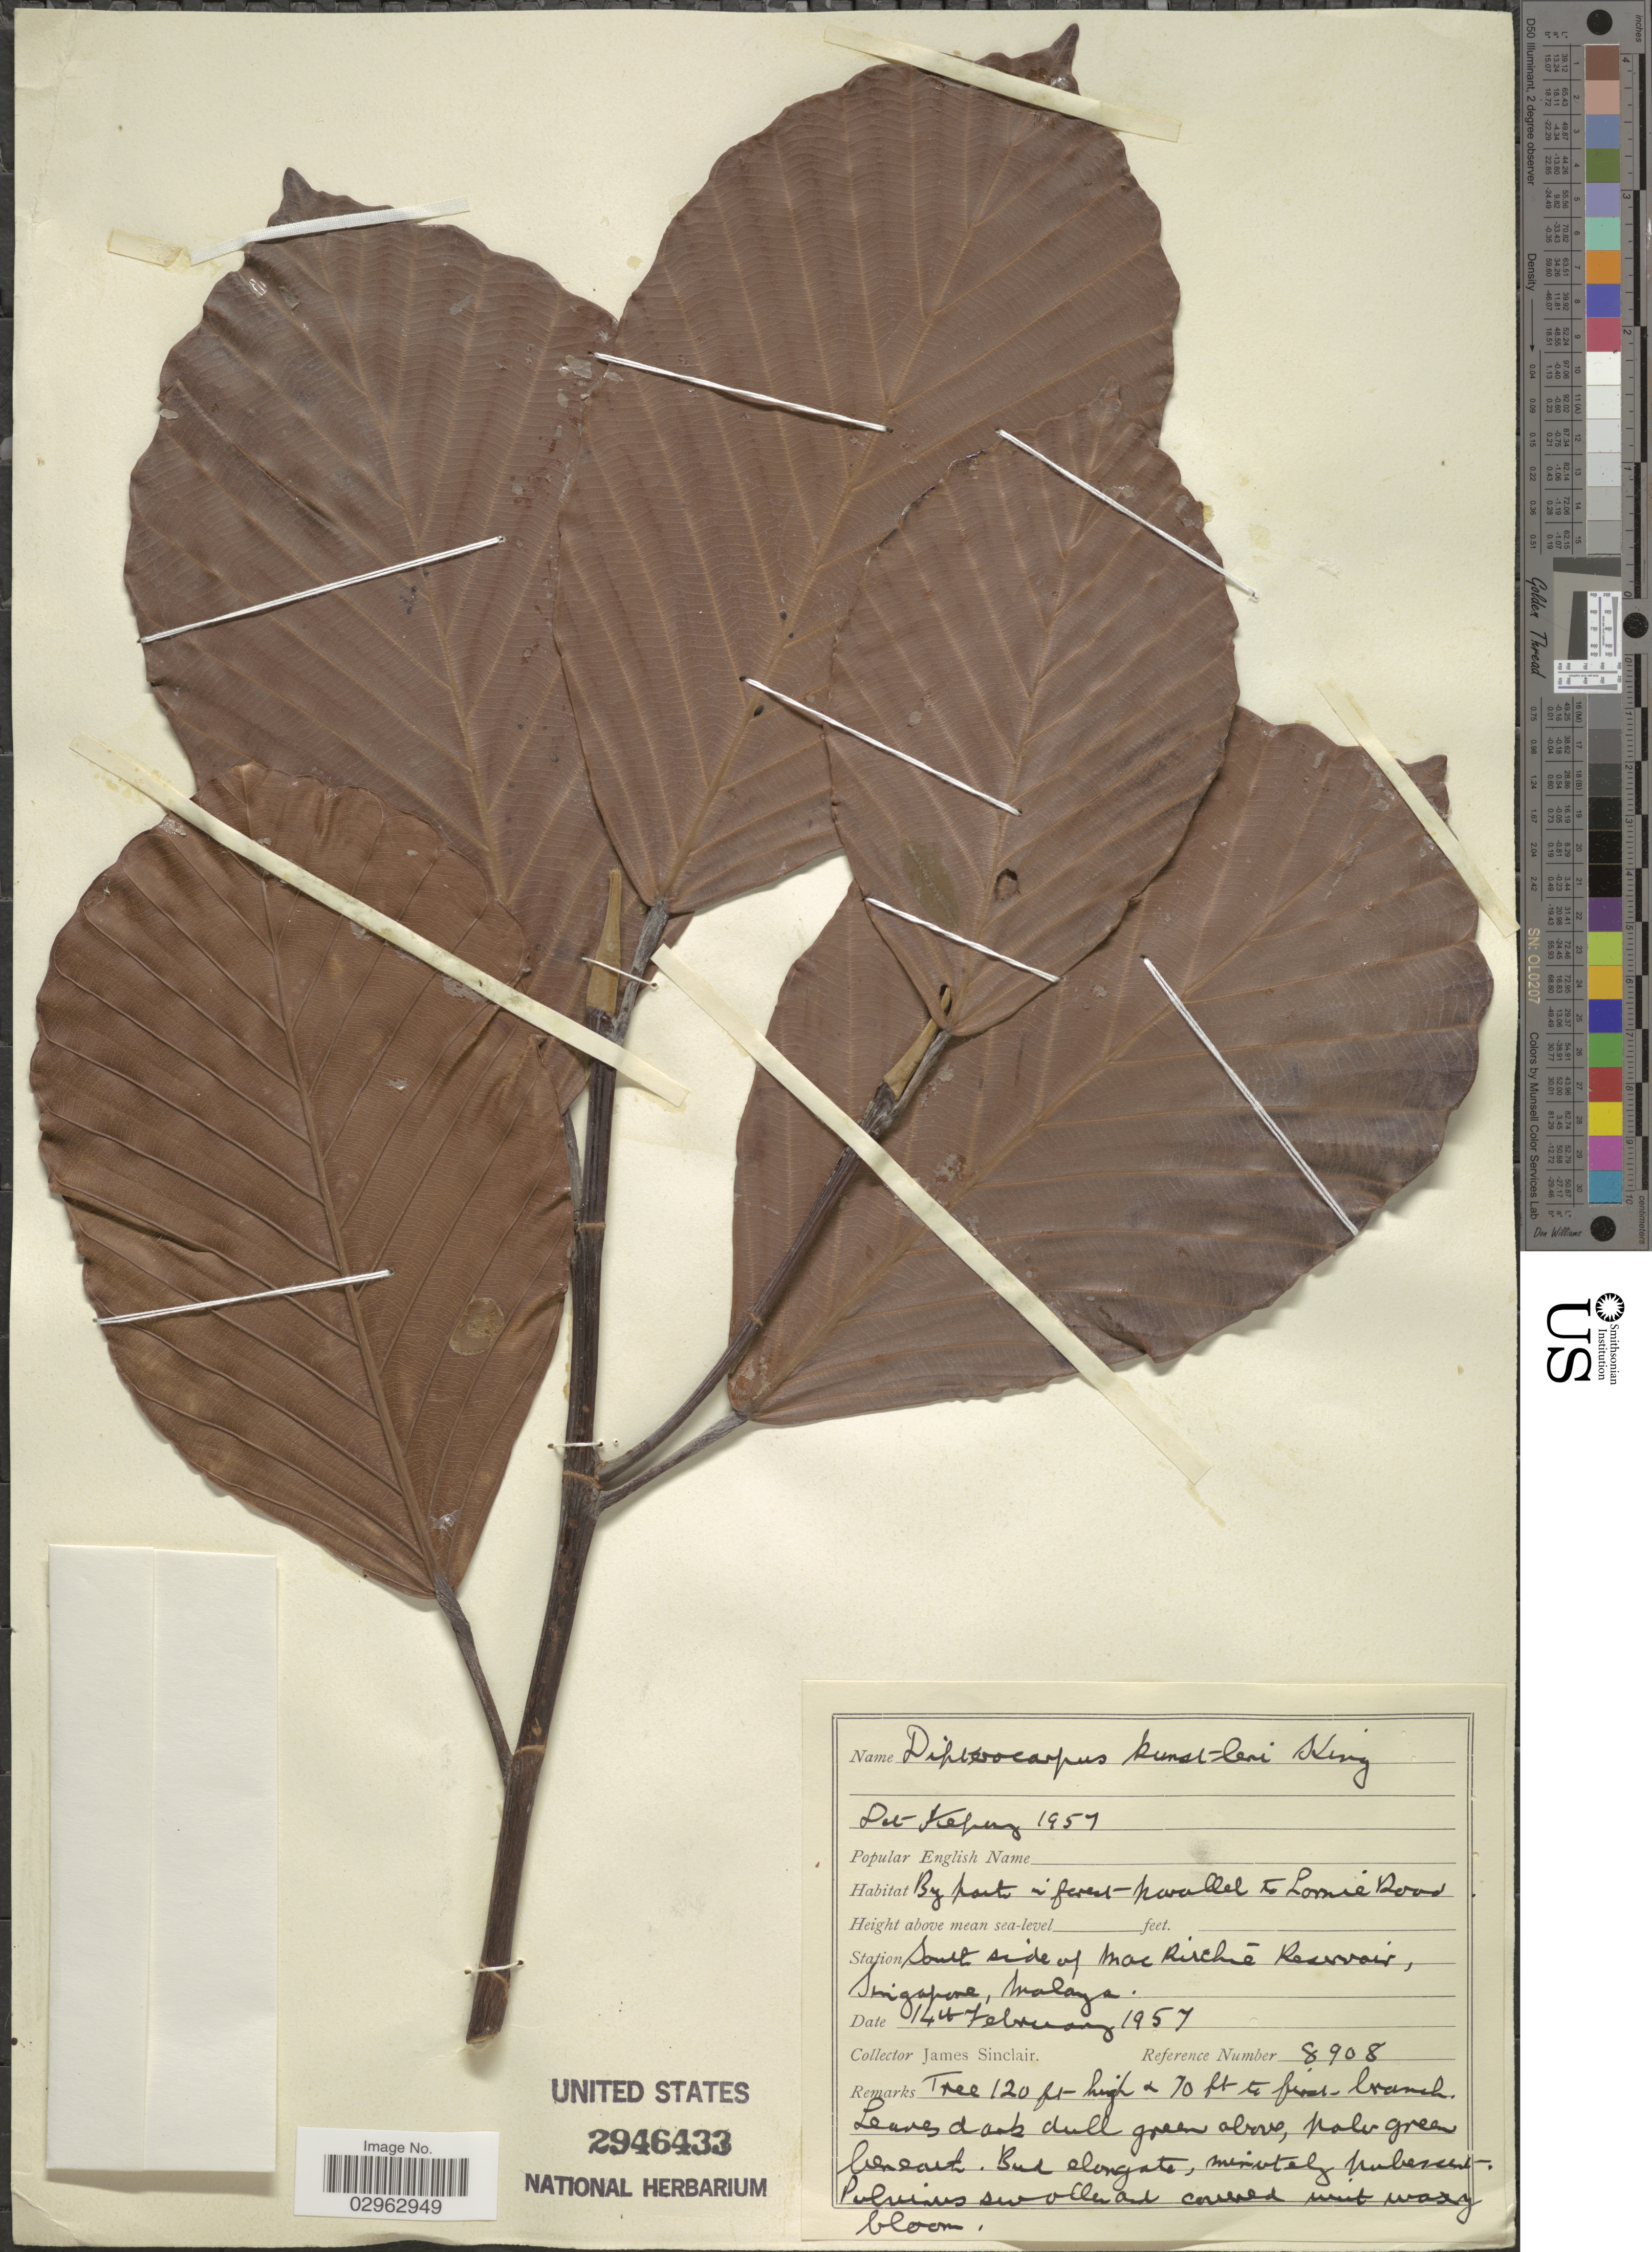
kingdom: Plantae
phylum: Tracheophyta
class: Magnoliopsida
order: Malvales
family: Dipterocarpaceae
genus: Dipterocarpus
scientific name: Dipterocarpus kunstleri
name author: King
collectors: J. Sinclair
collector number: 8908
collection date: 1957-02-14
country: Singapore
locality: Station south side of MacRitchie Reservoir, Malaya.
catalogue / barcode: US 2946433